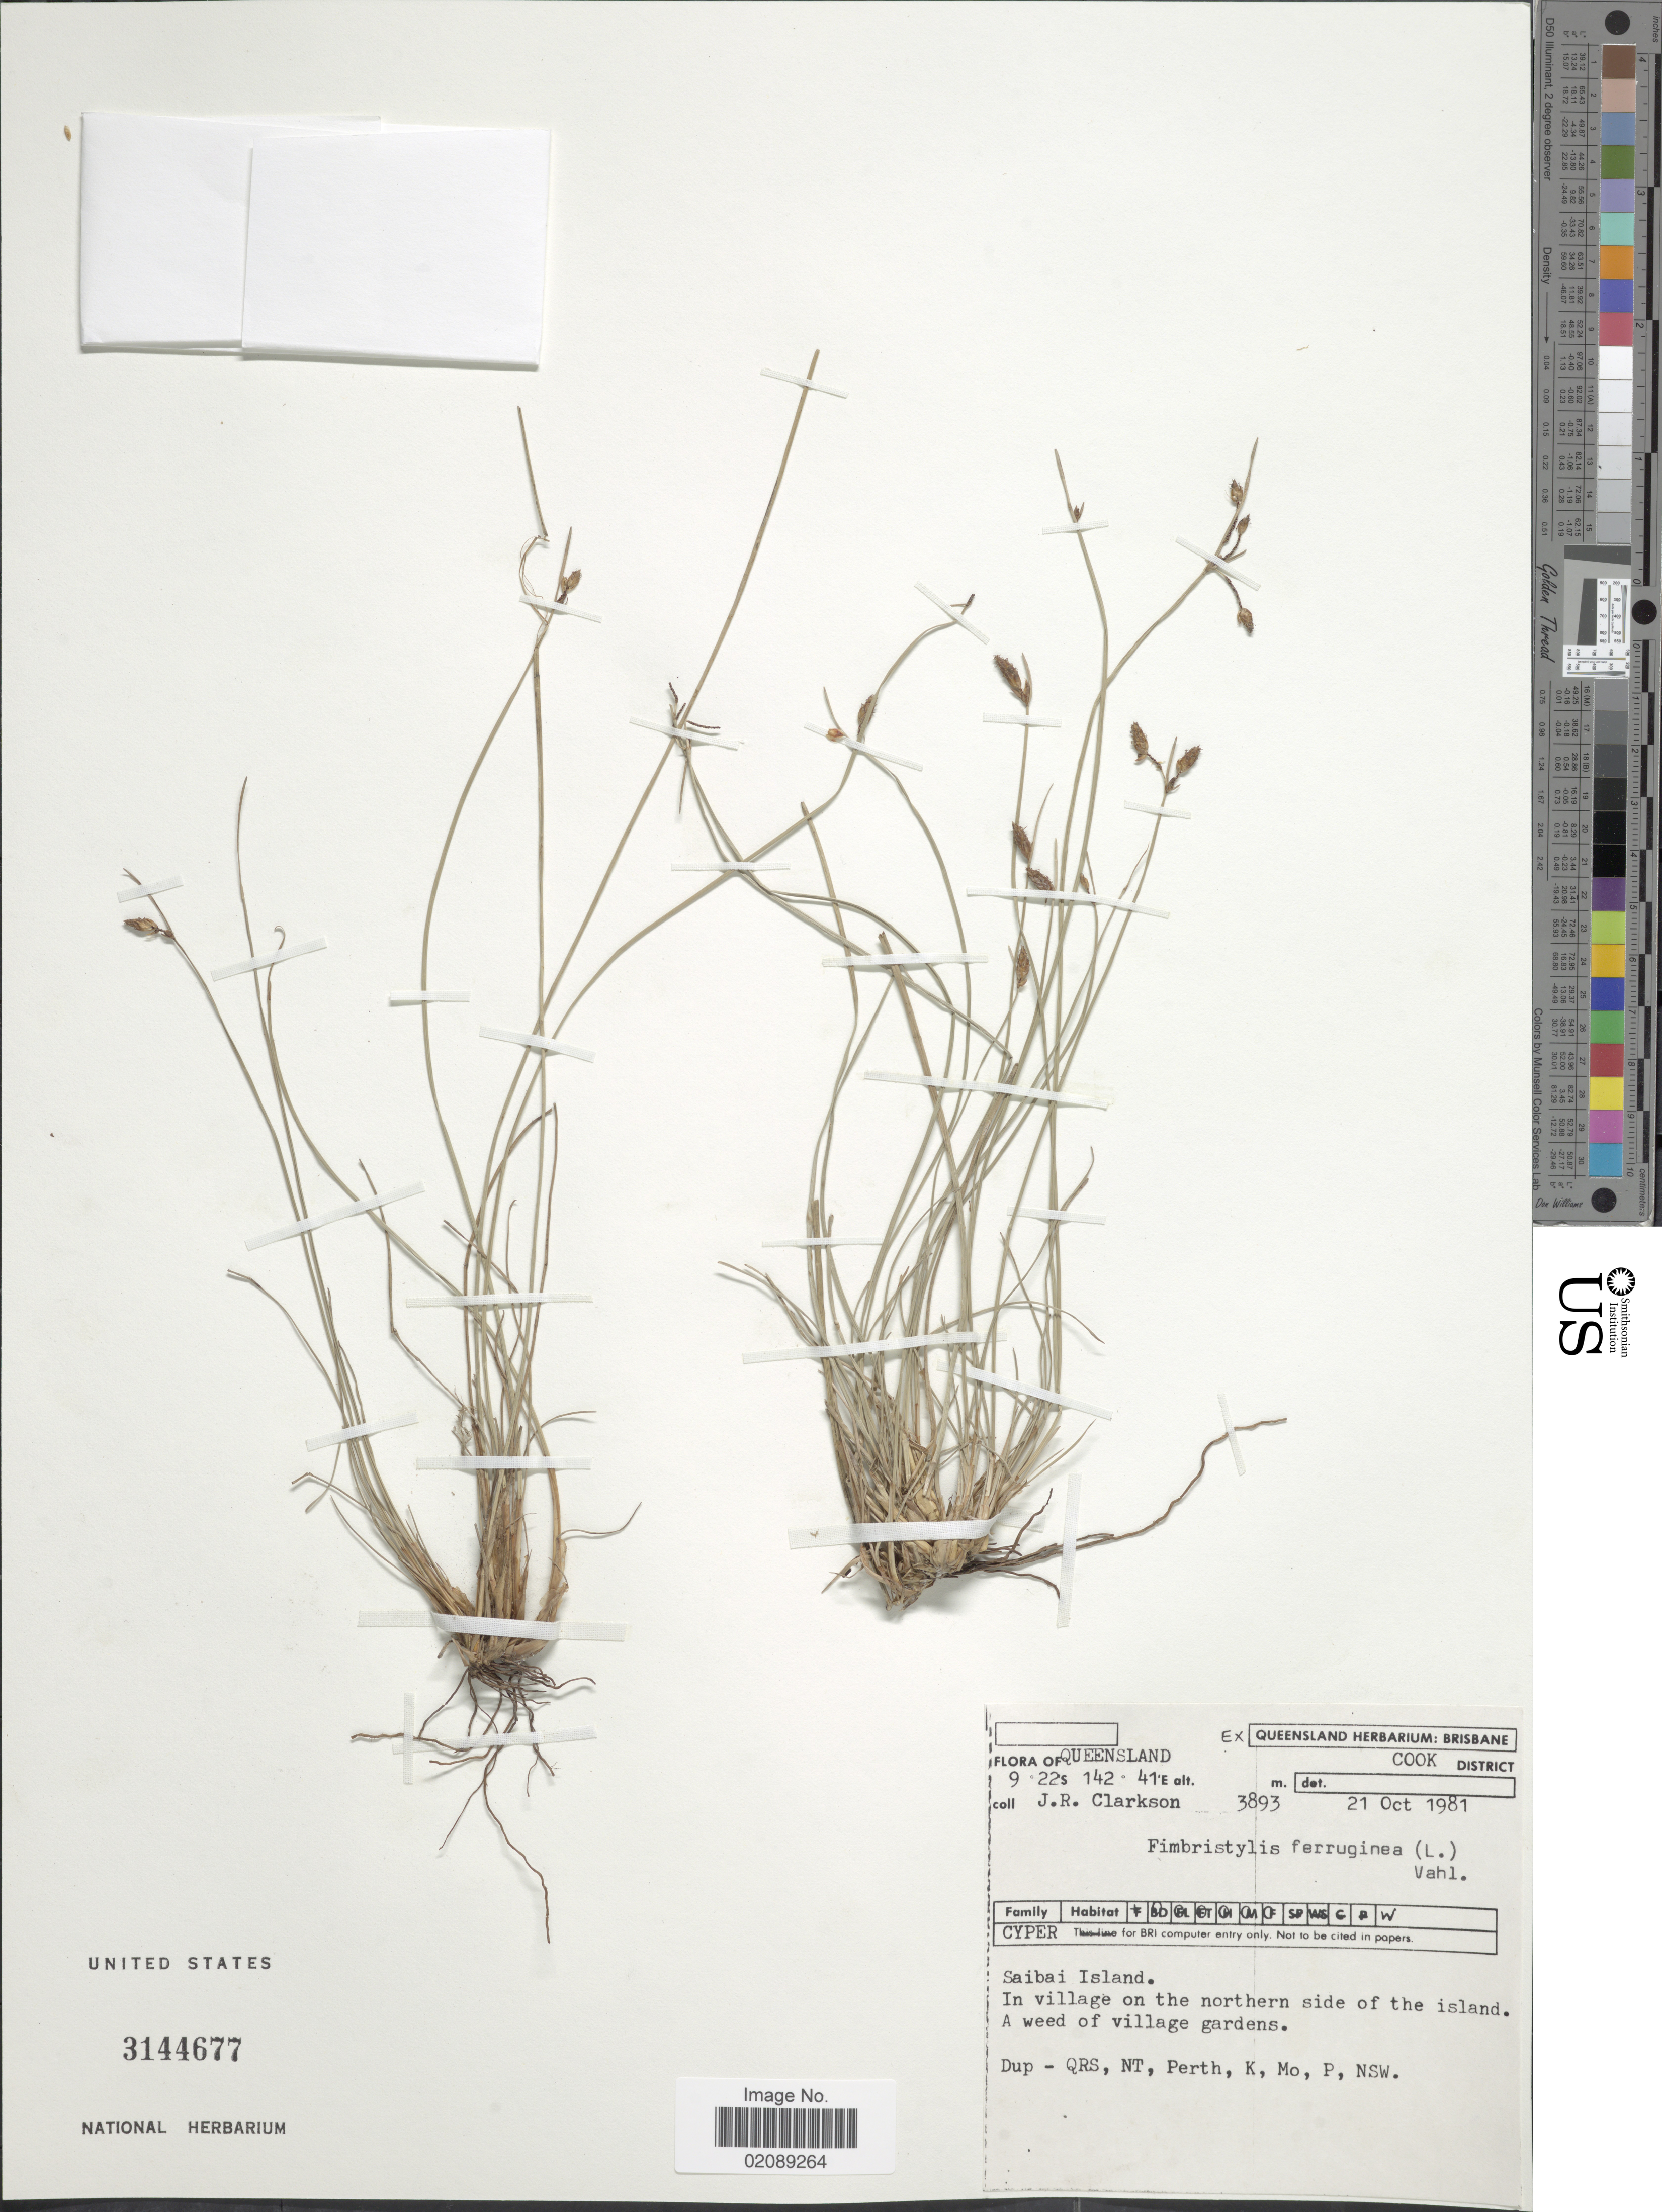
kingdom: Plantae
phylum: Tracheophyta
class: Liliopsida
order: Poales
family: Cyperaceae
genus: Fimbristylis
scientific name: Fimbristylis ferruginea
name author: (L.) Vahl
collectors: J. Clarkson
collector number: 3893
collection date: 1981-10-21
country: Australia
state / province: Queensland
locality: Cook District. Saibai Island. In village on the northern side of the island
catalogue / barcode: US 3144677